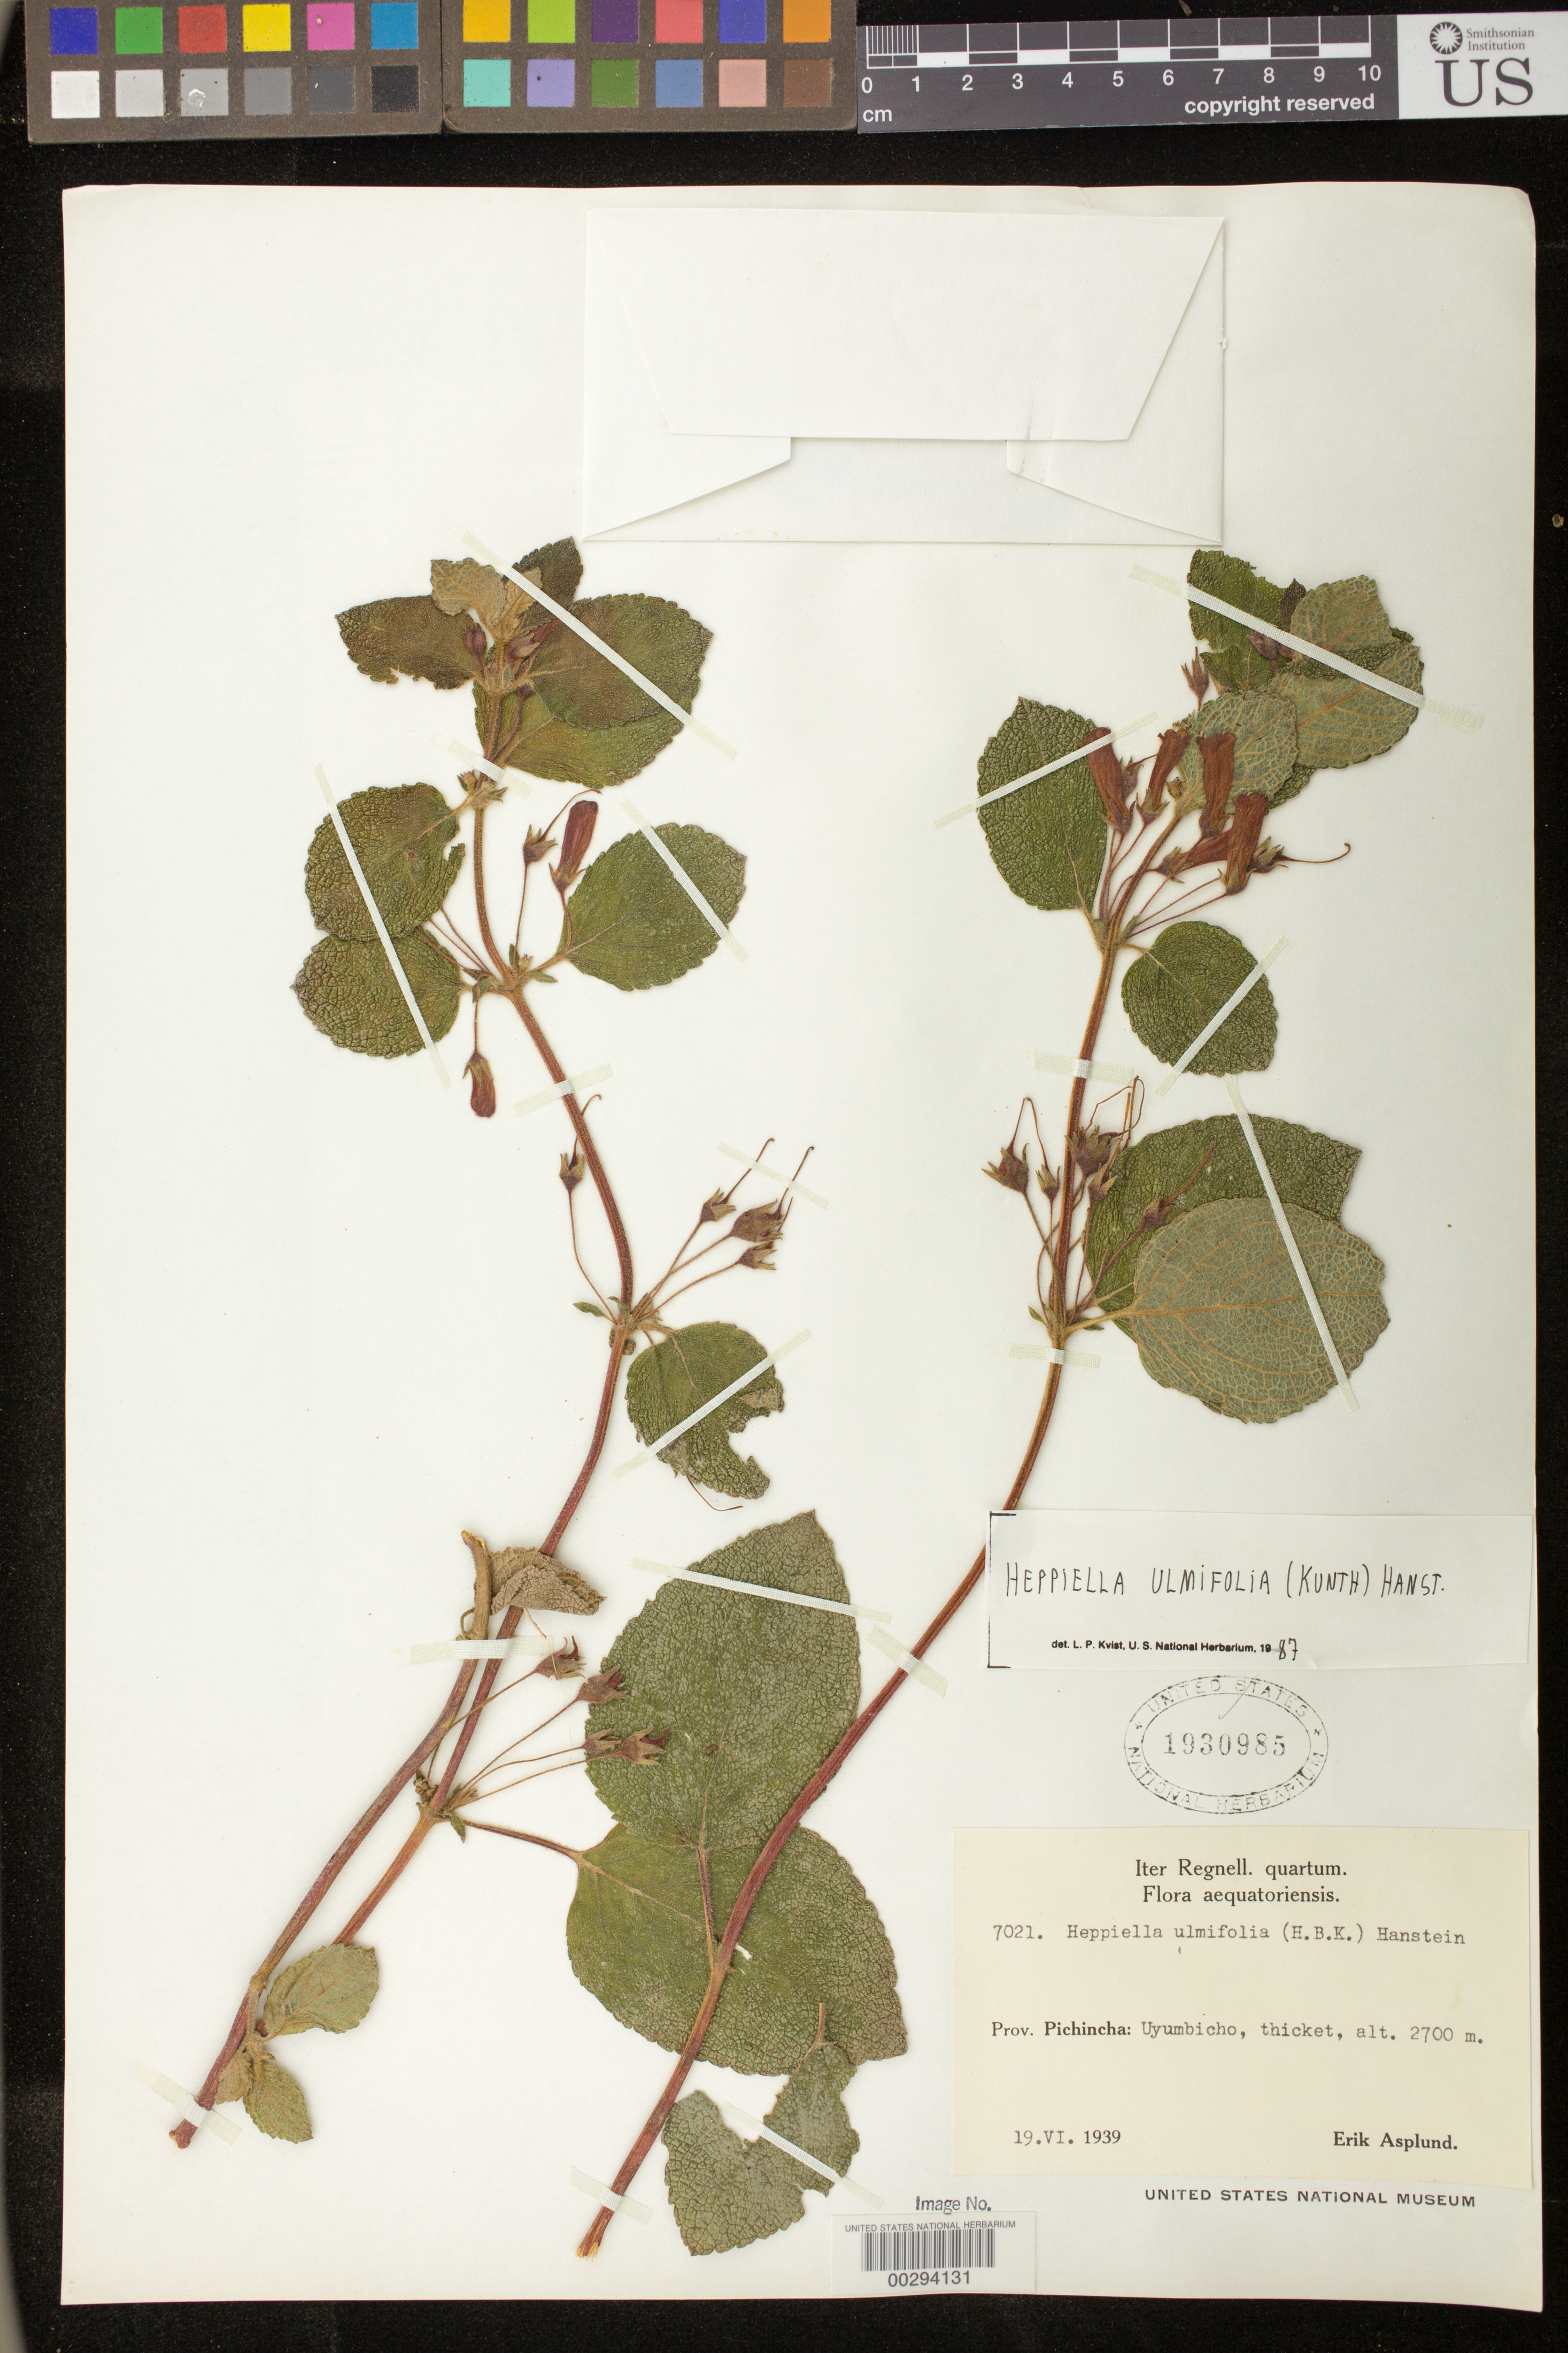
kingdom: Plantae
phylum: Tracheophyta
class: Magnoliopsida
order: Lamiales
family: Gesneriaceae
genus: Heppiella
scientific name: Heppiella ulmifolia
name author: (Kunth) Hanst.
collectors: E. Asplund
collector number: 7021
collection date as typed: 19 Jun 1939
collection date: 1939-06-19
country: Ecuador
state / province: Pichincha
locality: Uyumbicho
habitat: Thicket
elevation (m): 2700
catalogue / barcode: US 1930985